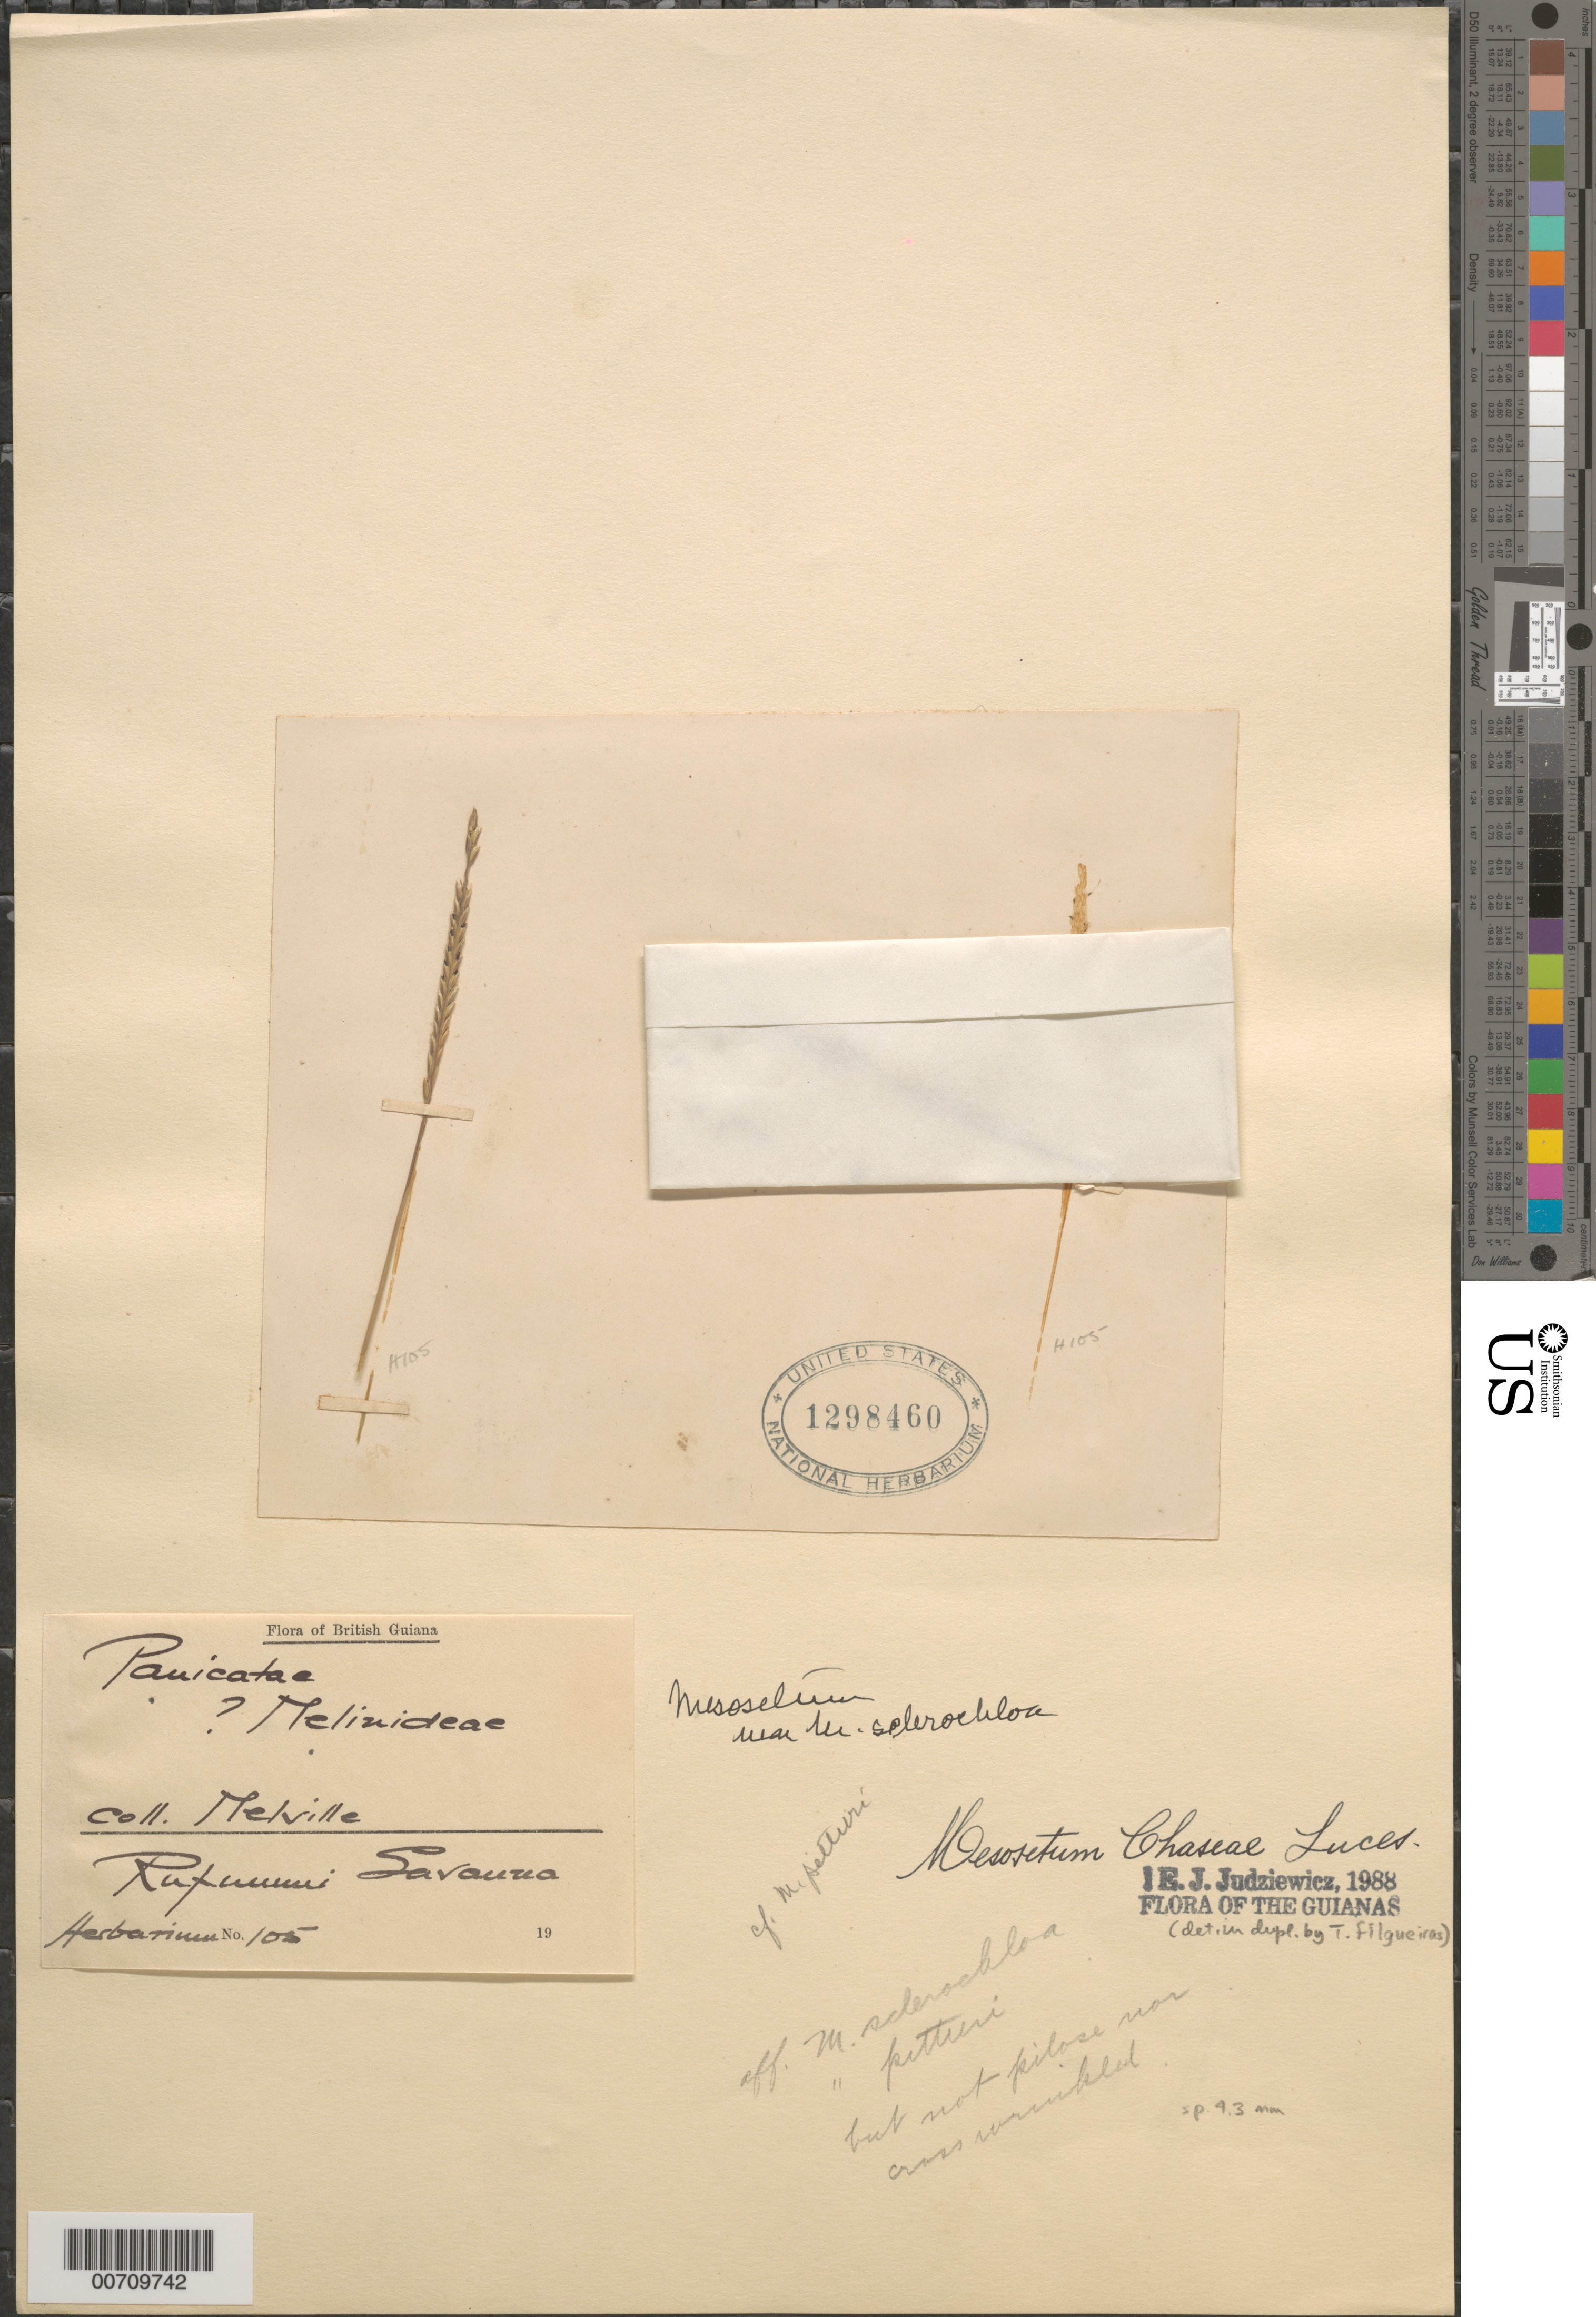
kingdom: Plantae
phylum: Tracheophyta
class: Liliopsida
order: Poales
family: Poaceae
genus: Mesosetum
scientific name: Mesosetum chaseae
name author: Luces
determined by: Judziewicz, E. J.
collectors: H. Melville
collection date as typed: s.d.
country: Guyana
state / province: U. Takutu-U. Essequibo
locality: Rupununi Savanna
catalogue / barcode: US 1298460